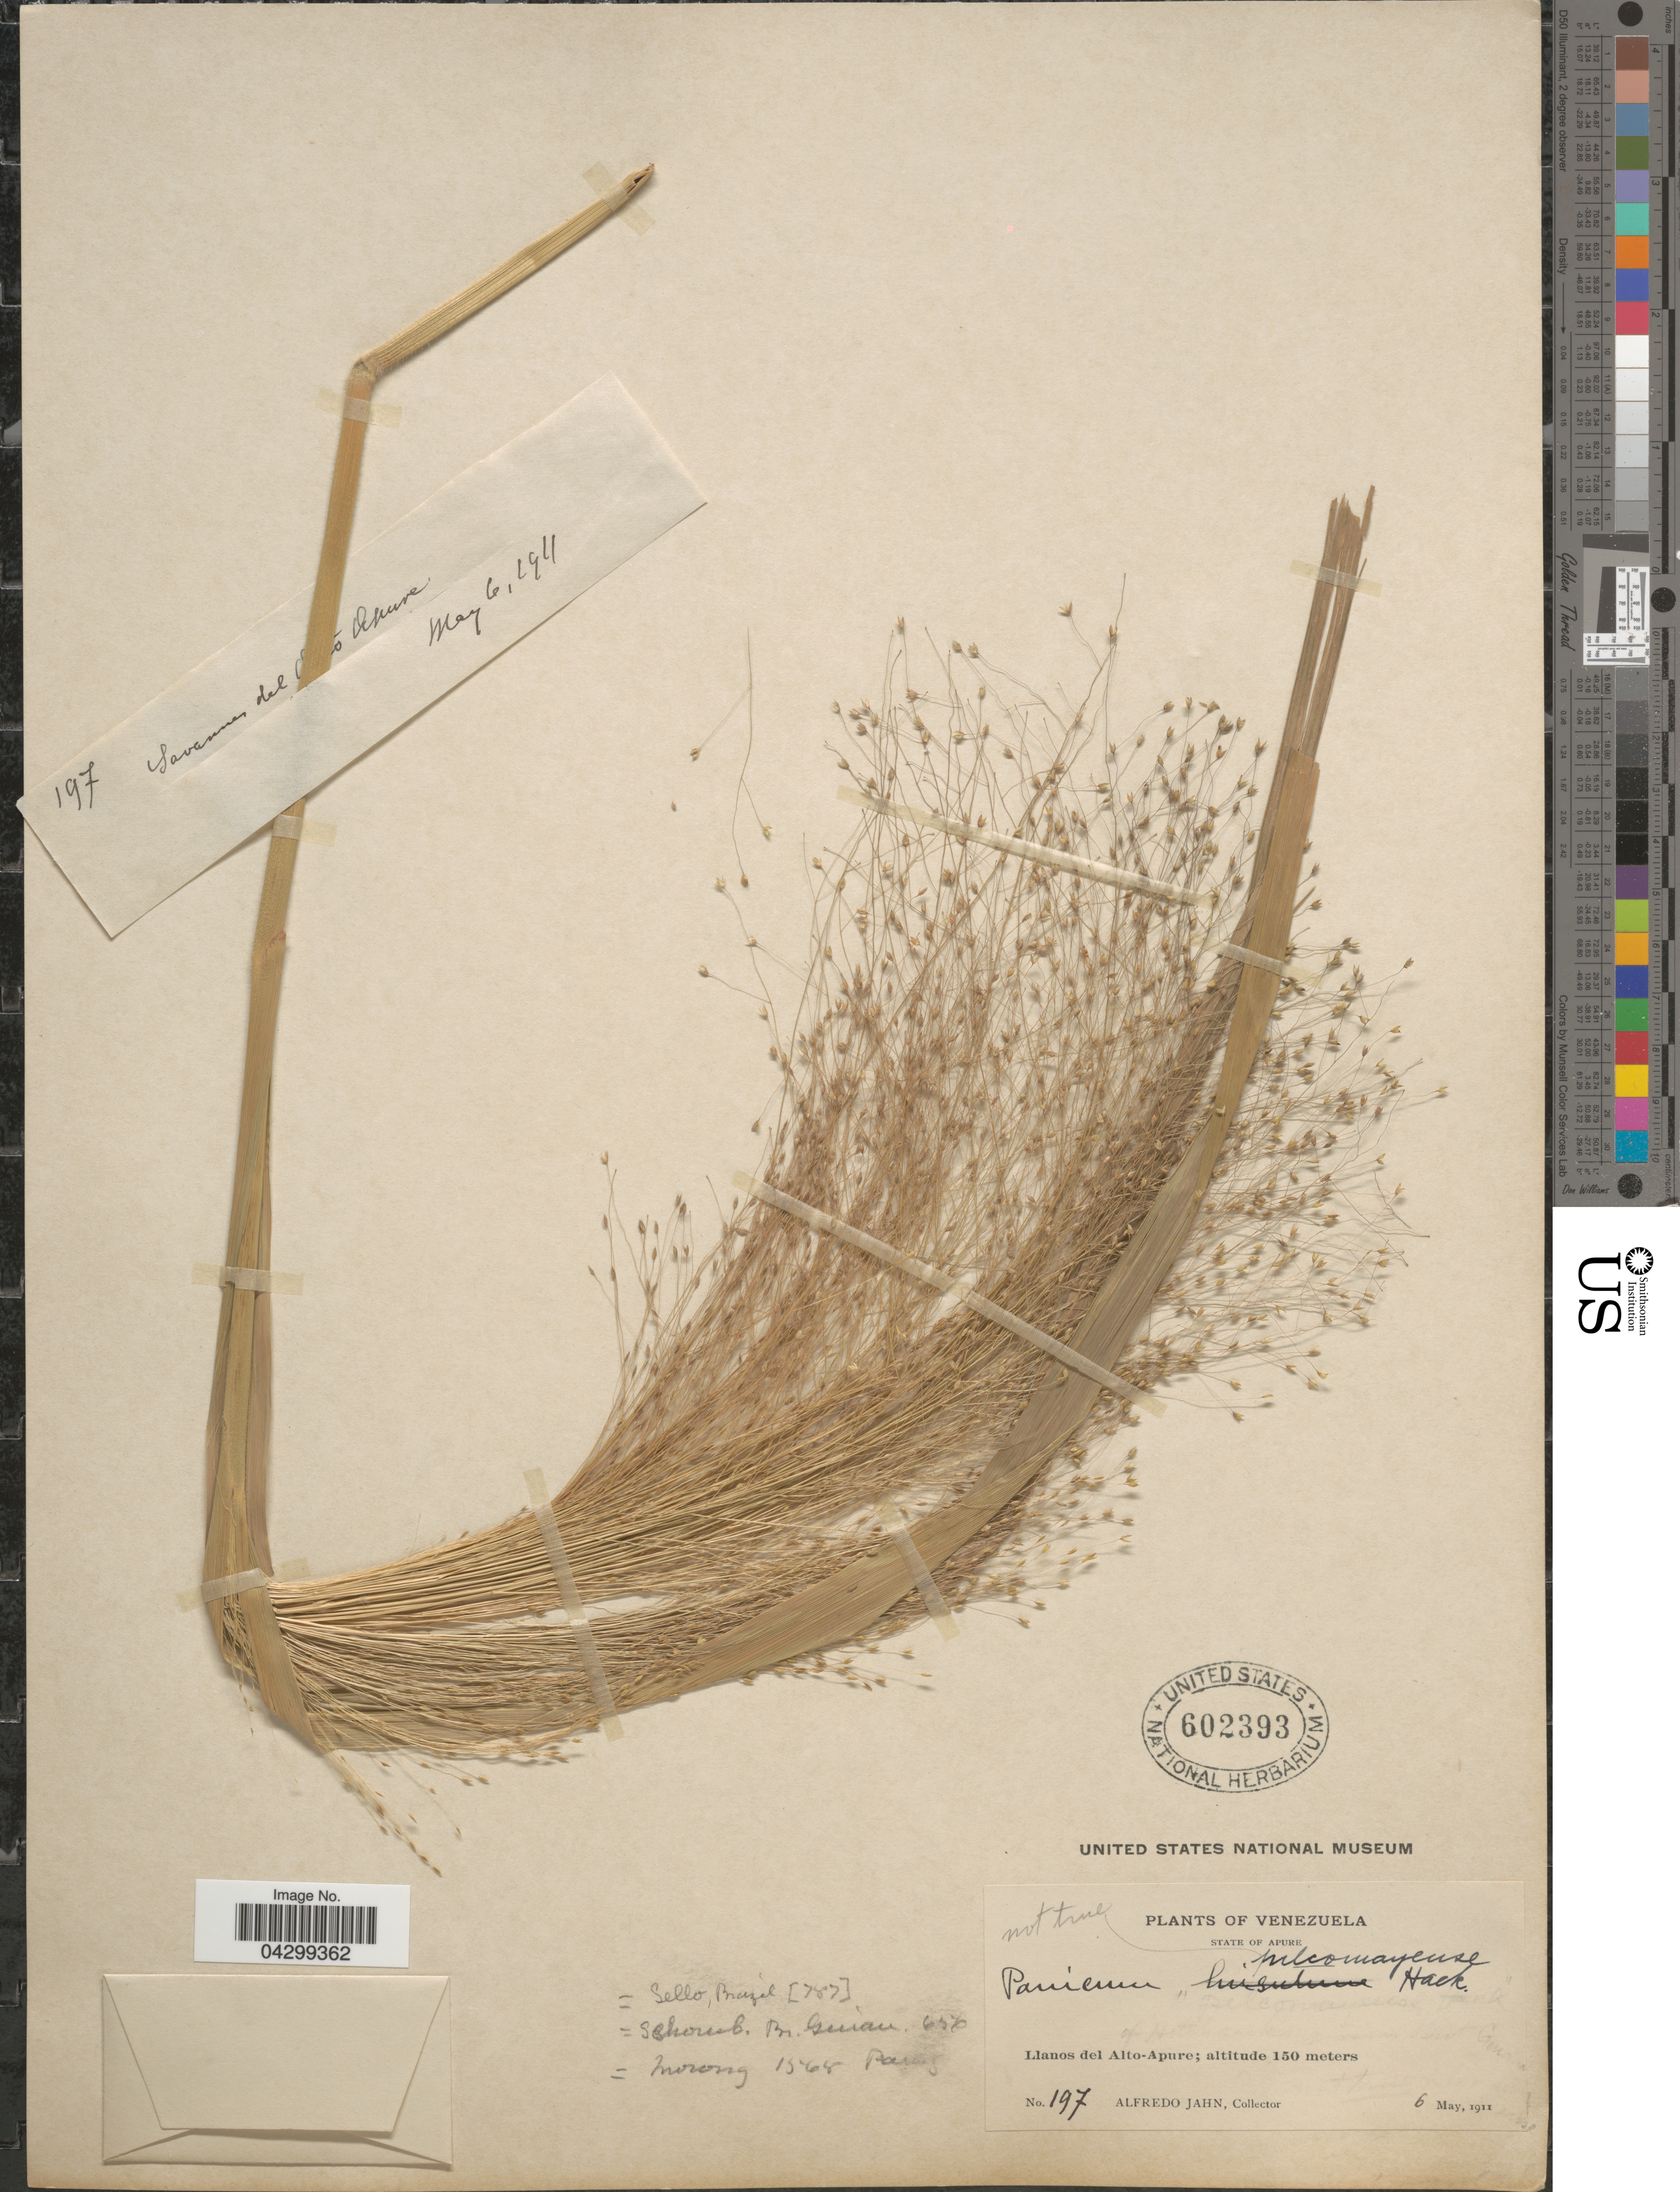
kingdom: Plantae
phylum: Tracheophyta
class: Liliopsida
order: Poales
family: Poaceae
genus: Panicum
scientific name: Panicum bergii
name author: Arechav.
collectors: A. Jahn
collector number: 197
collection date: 1911-05-06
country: Venezuela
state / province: Apure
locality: Llanos del Alto-Apure.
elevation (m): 150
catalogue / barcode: US 602393